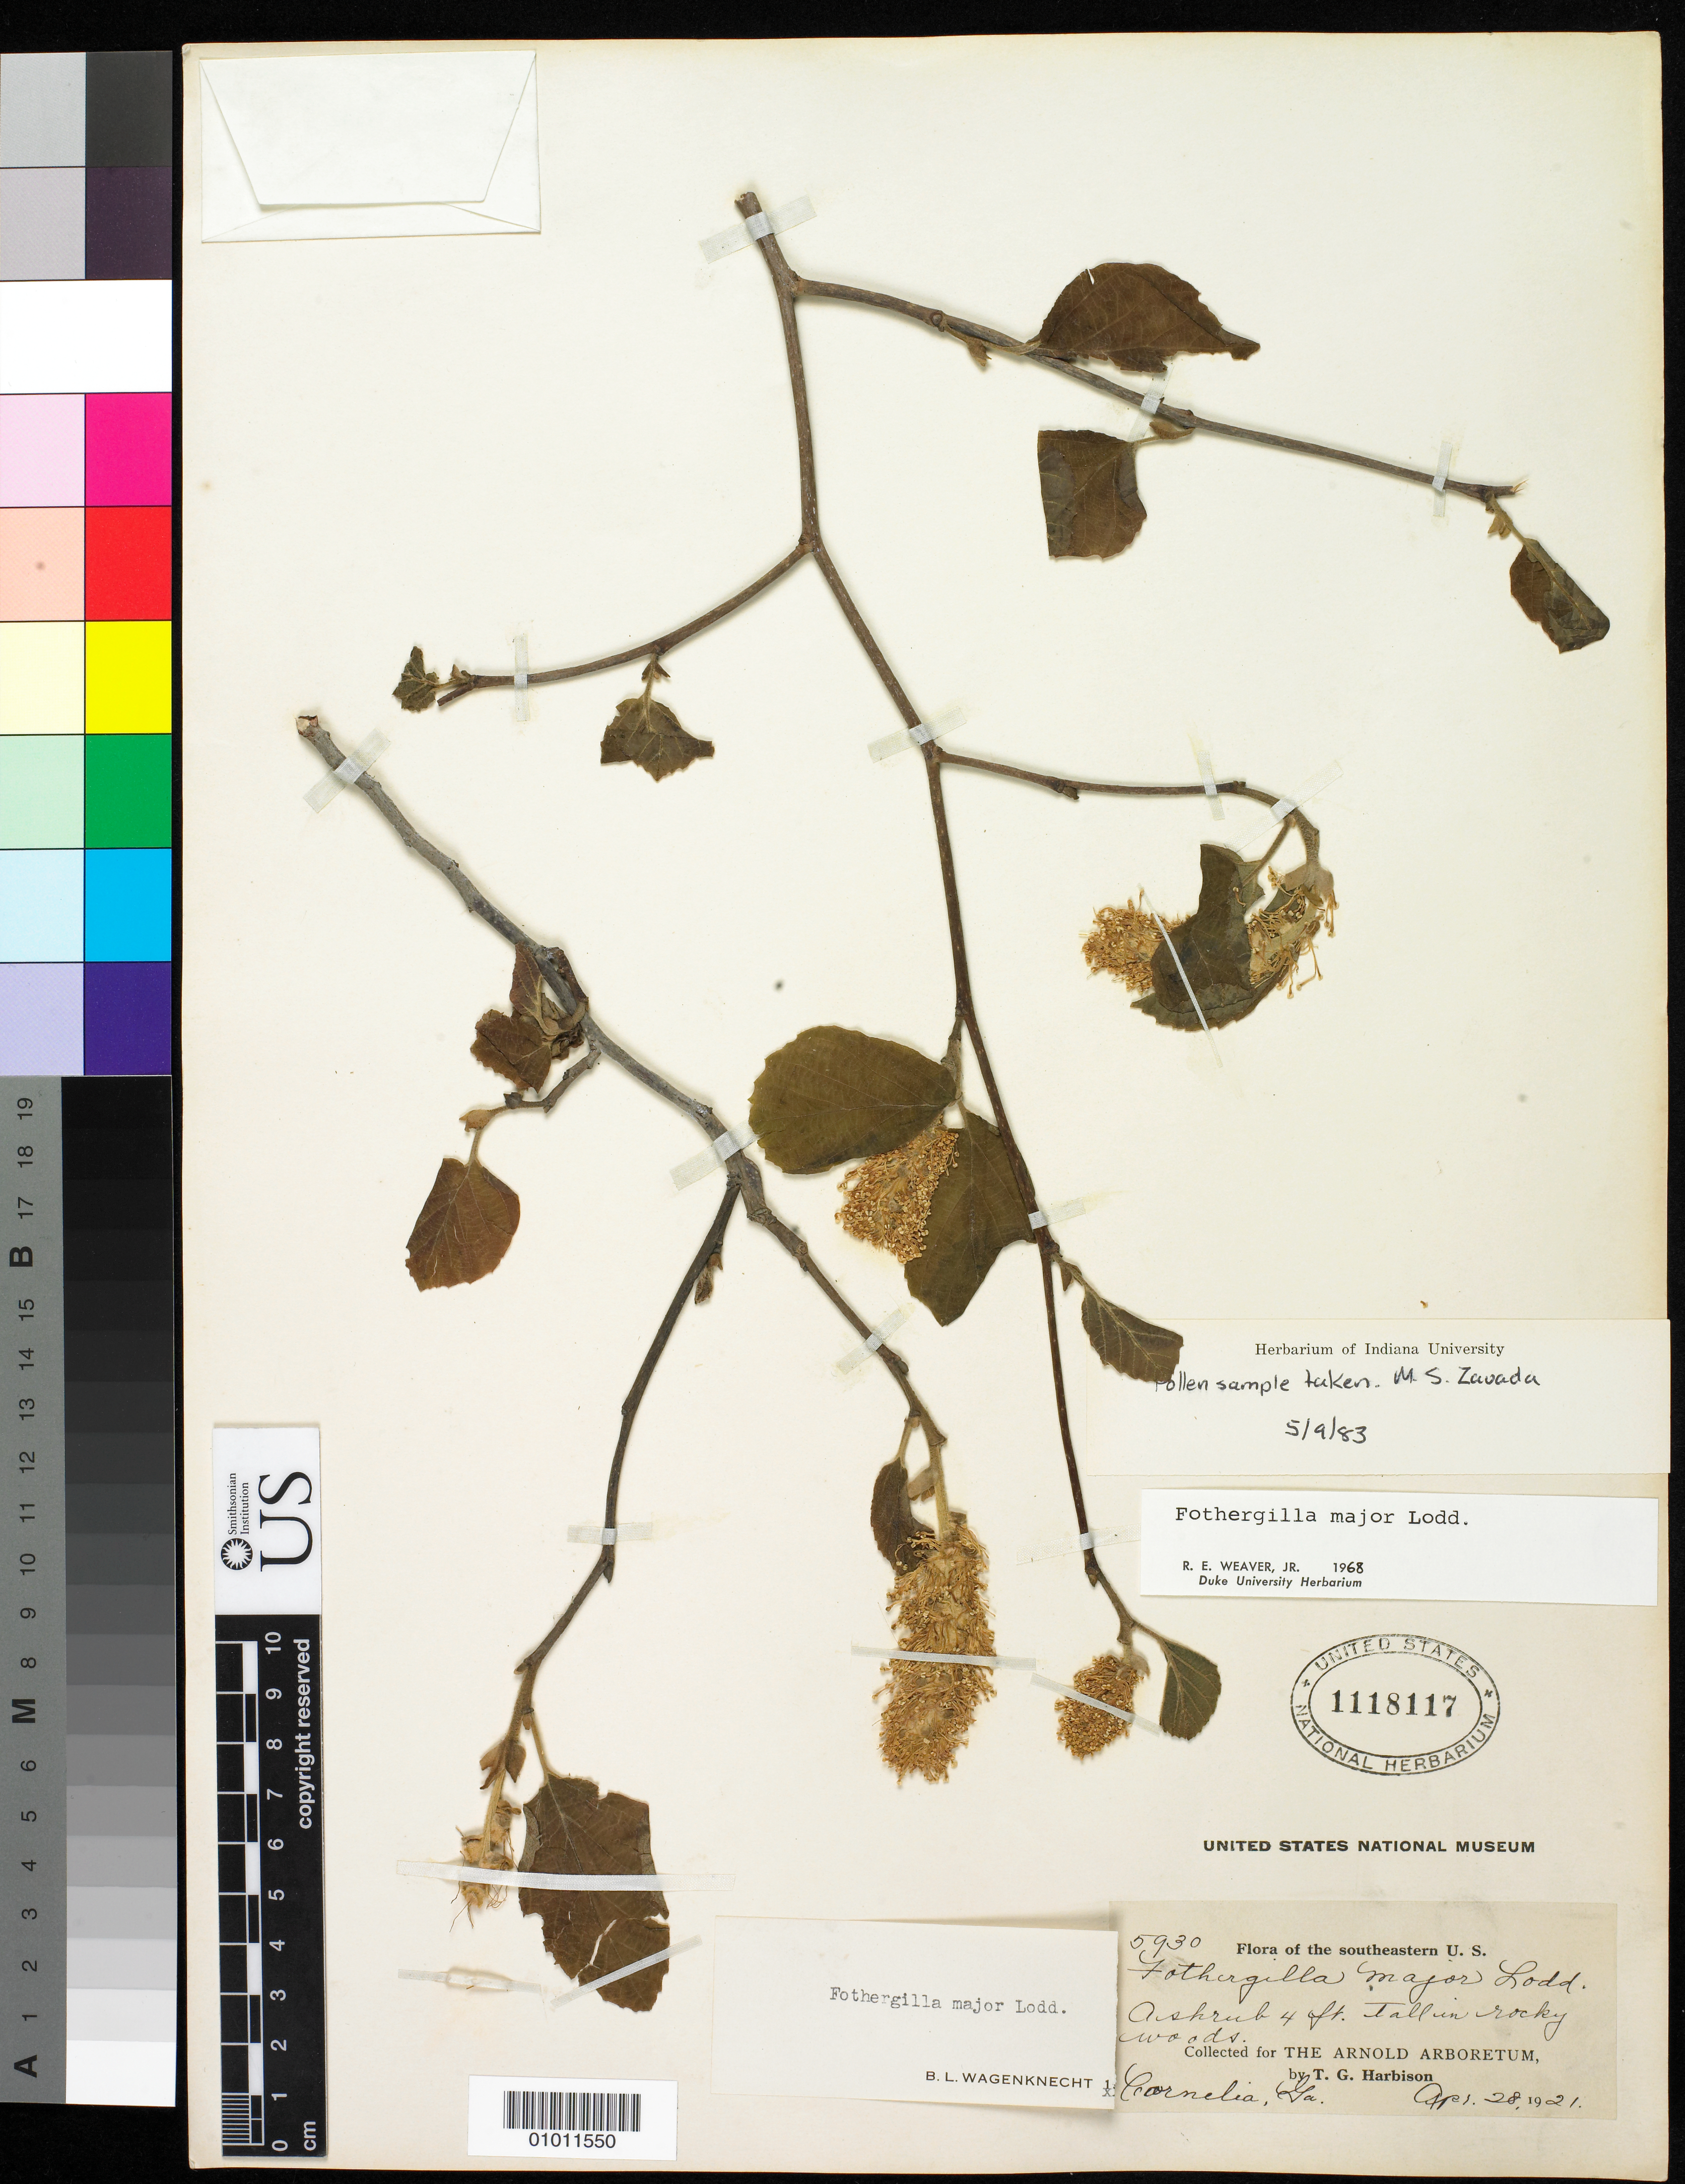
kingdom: Plantae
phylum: Tracheophyta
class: Magnoliopsida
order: Saxifragales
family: Hamamelidaceae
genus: Fothergilla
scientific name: Fothergilla major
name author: Lodd.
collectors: T. Harbison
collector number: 5930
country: United States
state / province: Georgia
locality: Cornelia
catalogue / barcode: US 1118117